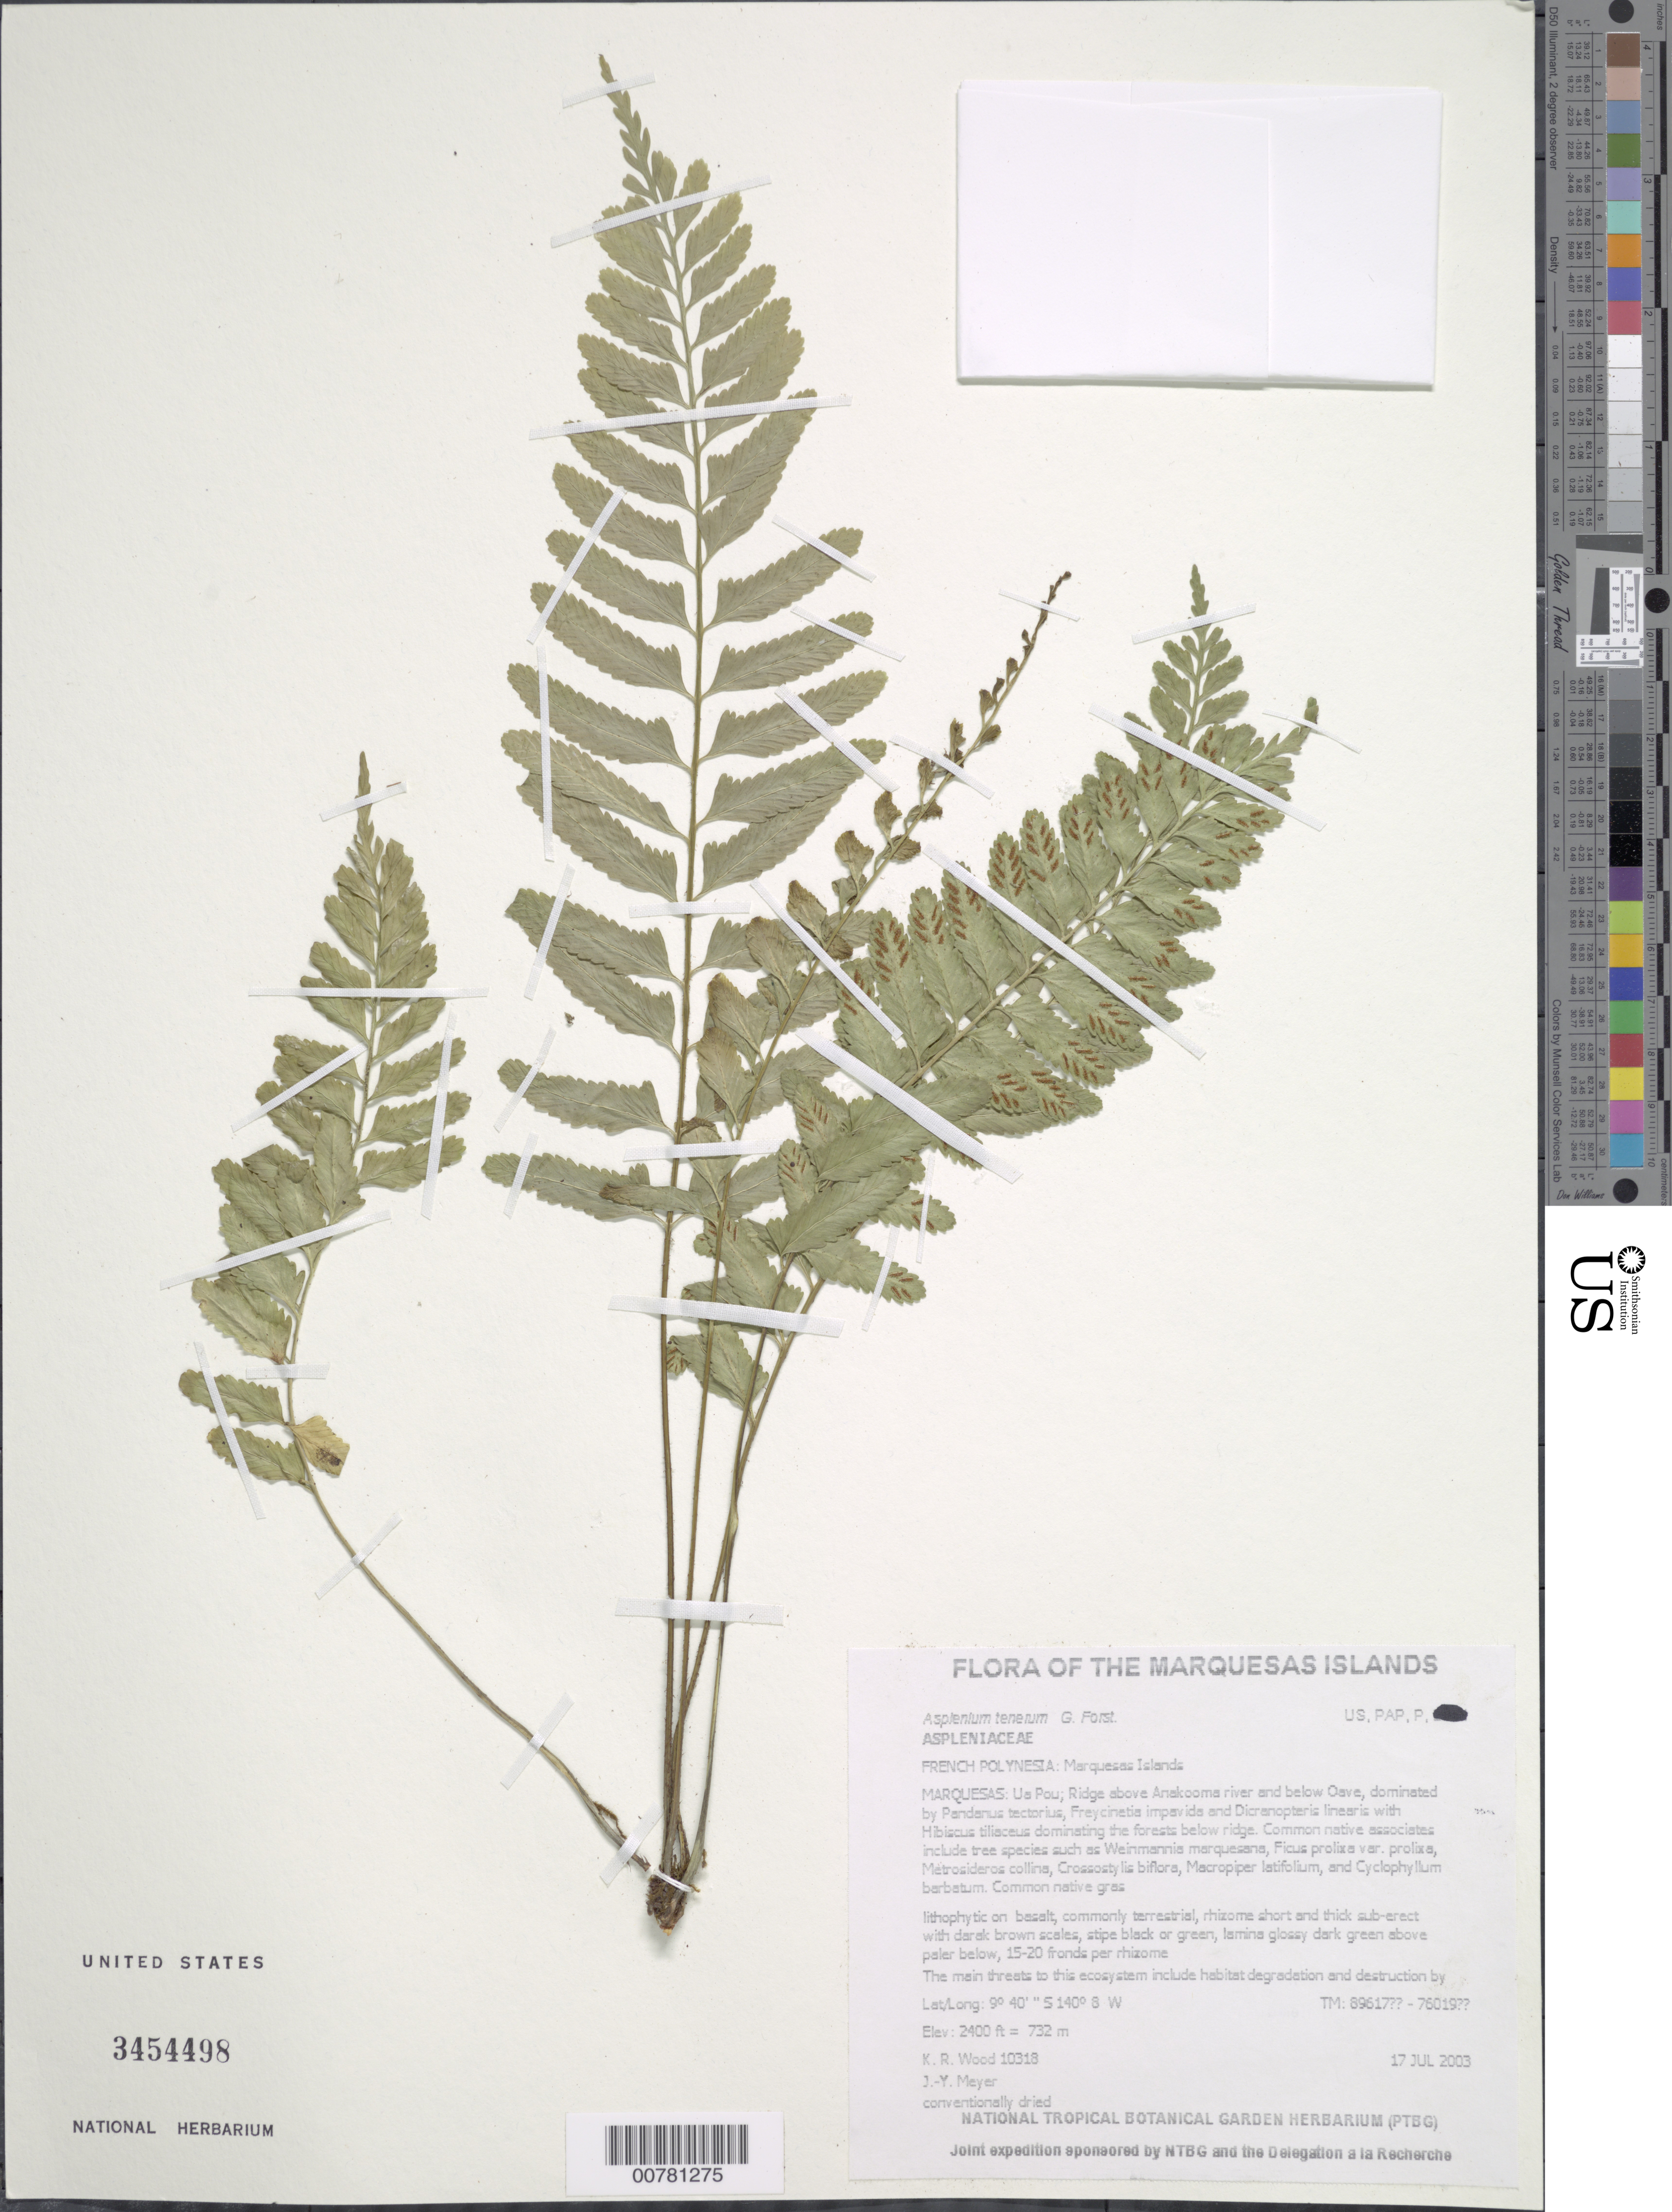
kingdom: Plantae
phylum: Tracheophyta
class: Polypodiopsida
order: Polypodiales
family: Aspleniaceae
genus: Asplenium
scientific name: Asplenium tenerum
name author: G. Forst.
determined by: Lorence, David H., (PTBG), National Tropical Botanical Garden (UNITED STATES)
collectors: K. R. Wood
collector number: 10318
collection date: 2003-07-17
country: French Polynesia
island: Ua Pou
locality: Ridge above Anakooma river and below Oave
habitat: Dominated by Pandanus tectorius, Freycinetia impavida and Dicranopteris linearis with Hibiscus tiliaceus dominating the forests below ridge.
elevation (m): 732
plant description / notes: The main threats to this ecosystem include habitat degradation and destruction by feral pigs, catastrophic extinction through environmental events, predation by rats that eat seeds, competition with non-native plant taxa such as Psidium guajava, Coffea ar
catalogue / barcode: US 3454498